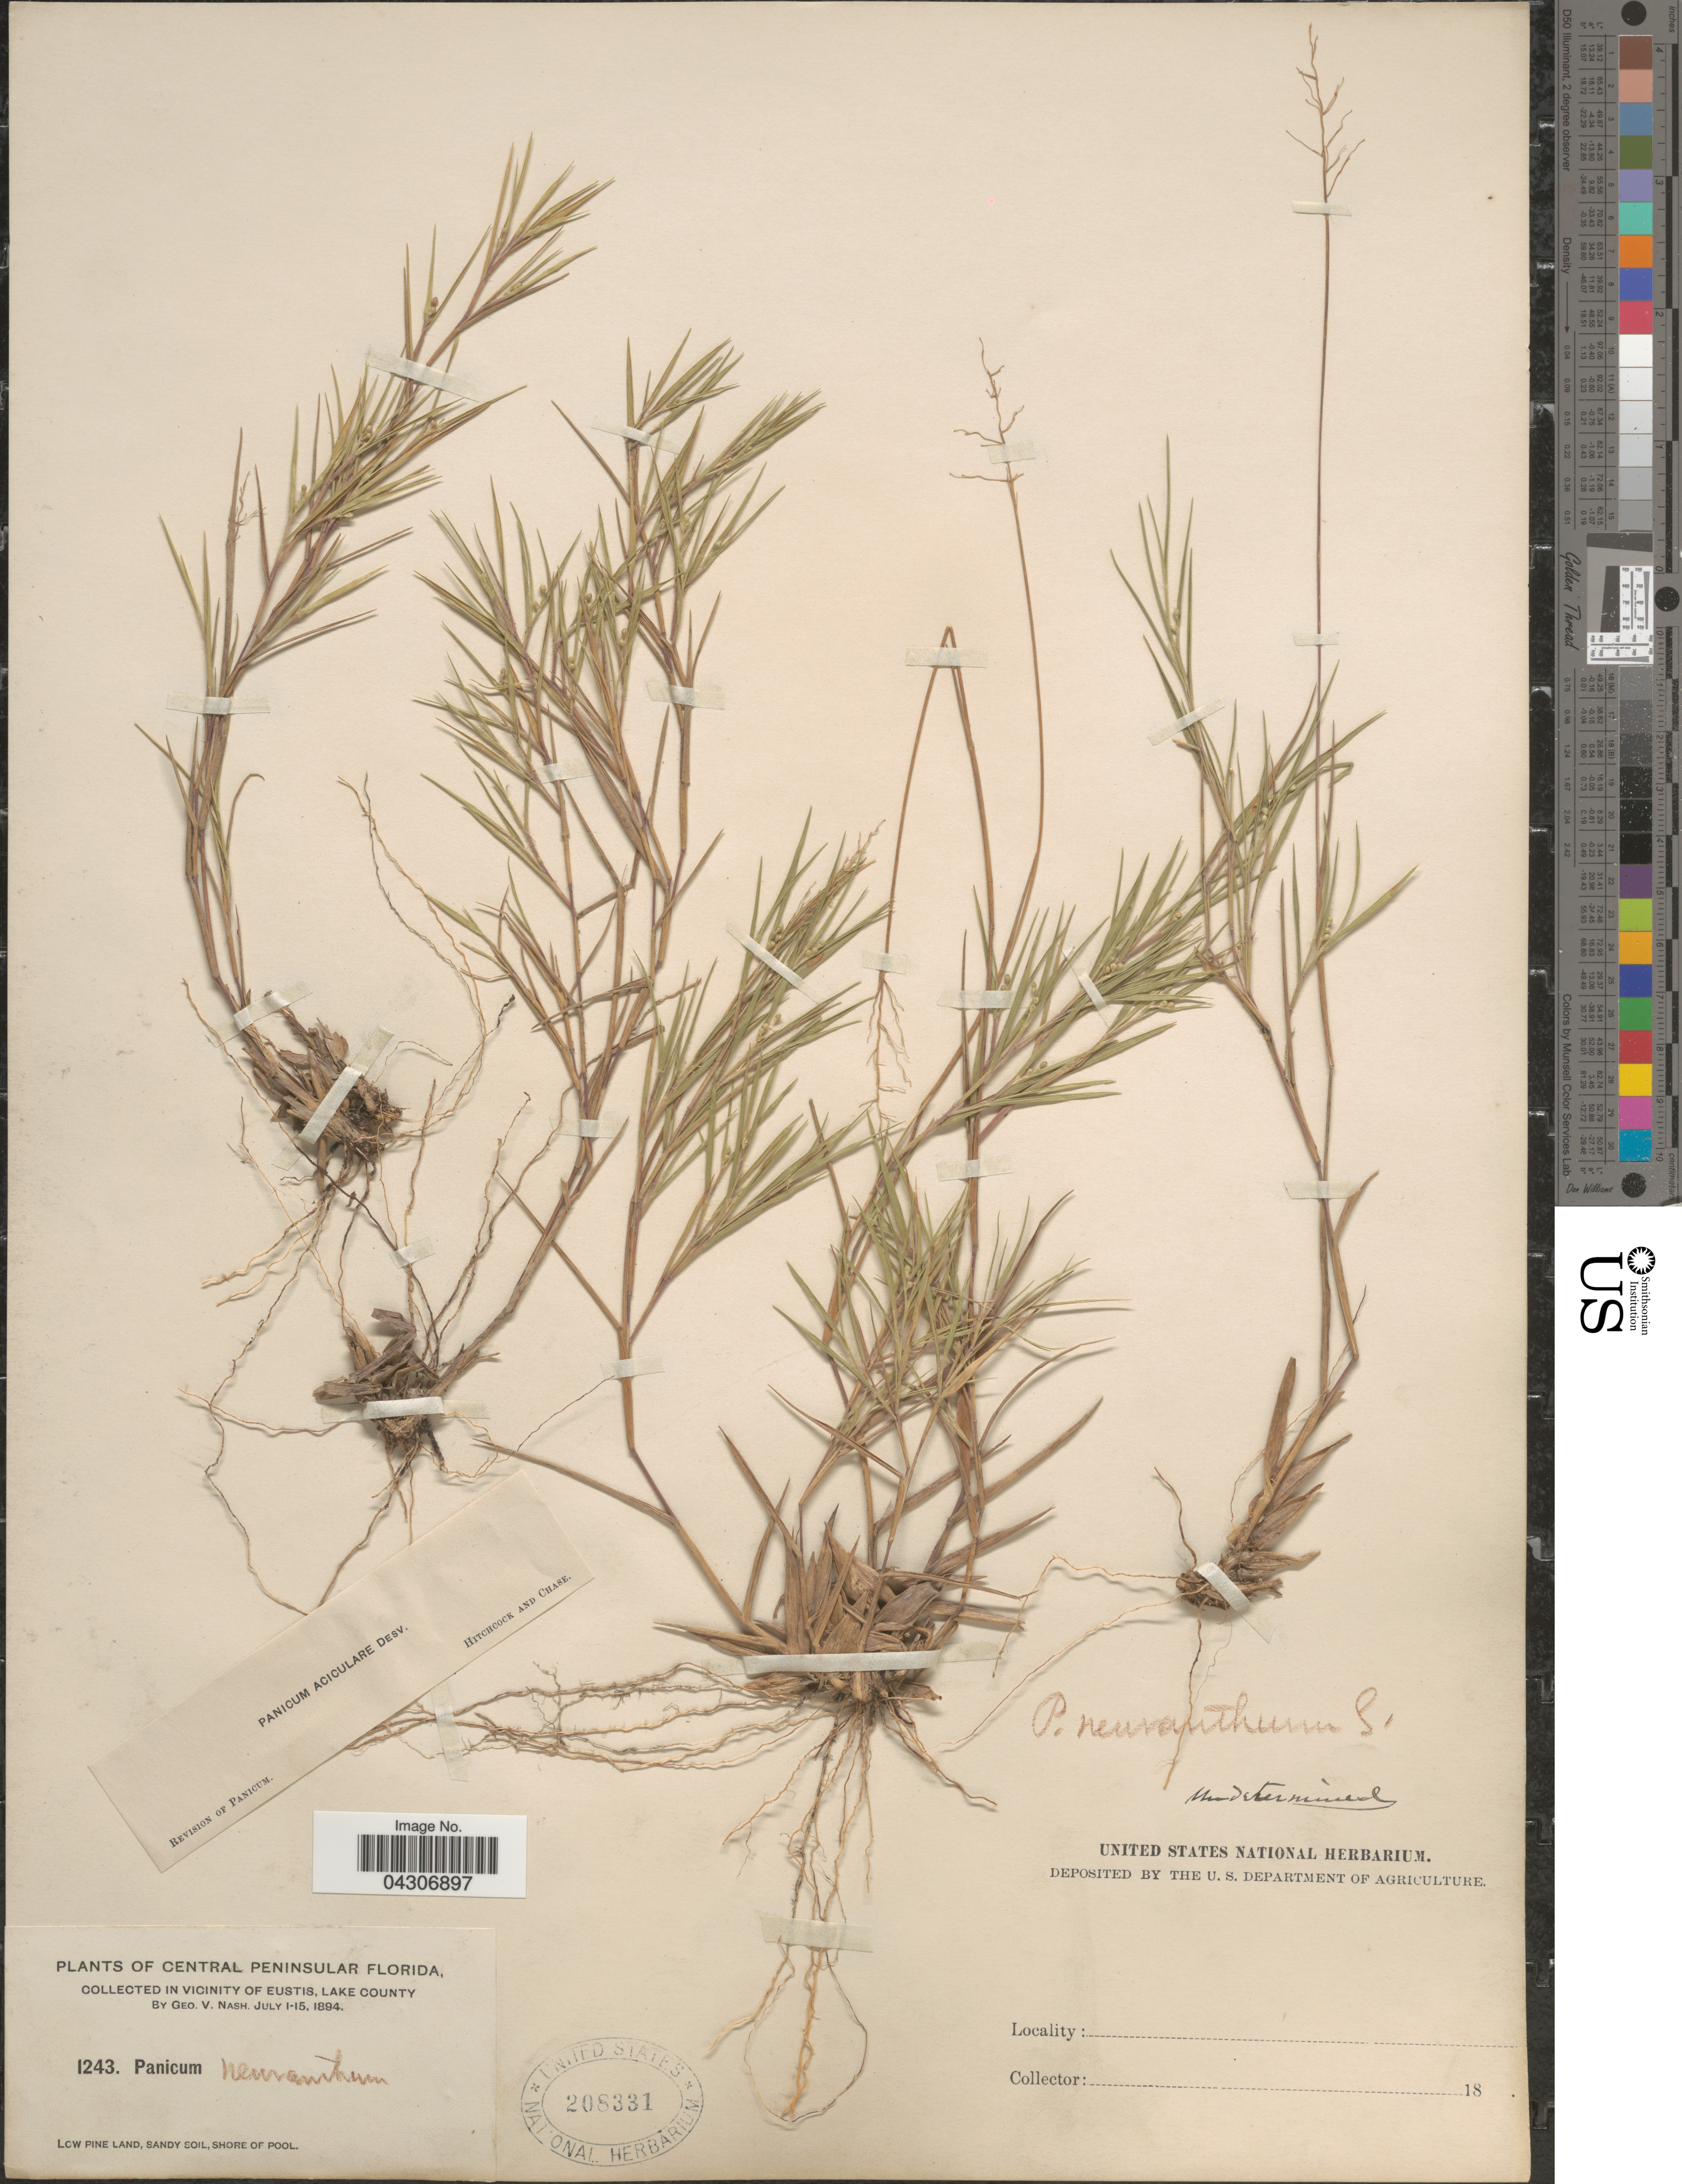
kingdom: Plantae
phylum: Tracheophyta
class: Liliopsida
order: Poales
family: Poaceae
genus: Dichanthelium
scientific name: Dichanthelium aciculare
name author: (Desv. ex Poir.) Gould & C.A. Clark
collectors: G. V. Nash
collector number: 1243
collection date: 1894-07-01/1894-07-15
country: United States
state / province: Florida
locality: Central Peninsular Florida. In Vicinity Of Eustis, Lake County.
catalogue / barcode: US 208331